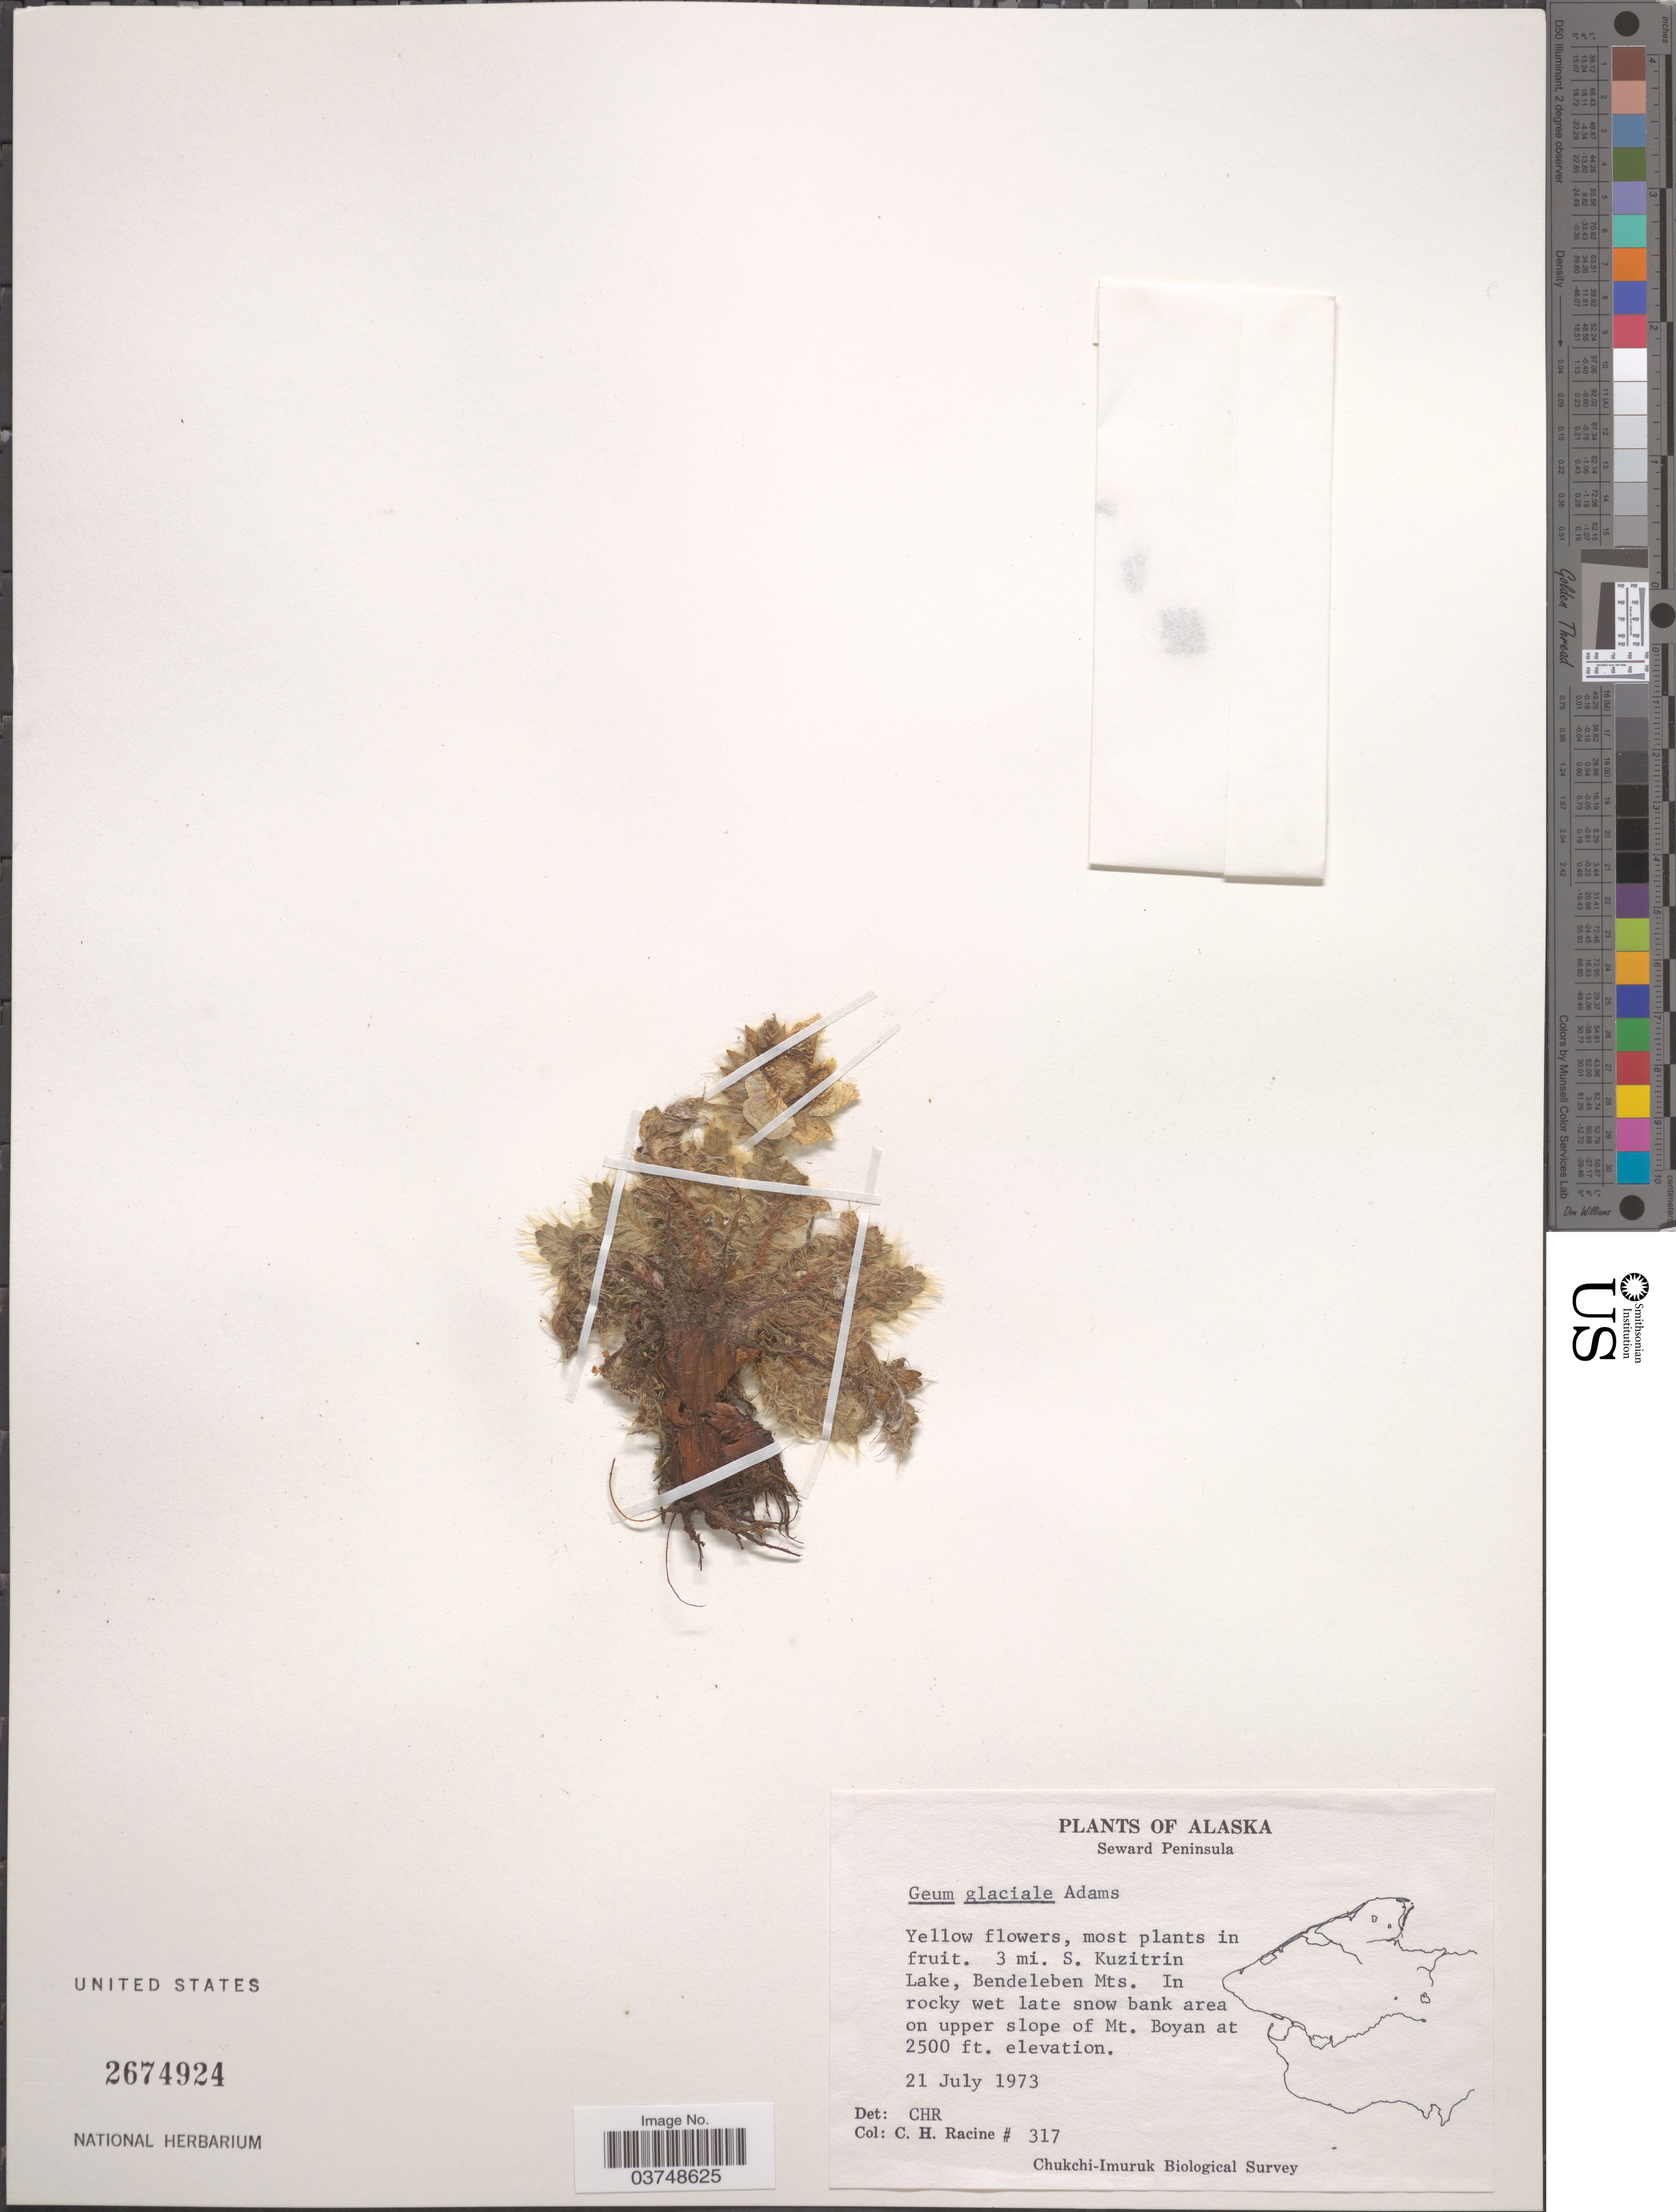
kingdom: Plantae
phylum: Tracheophyta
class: Magnoliopsida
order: Rosales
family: Rosaceae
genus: Geum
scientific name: Geum glaciale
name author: Adams ex Fisch.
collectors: C. Racine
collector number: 317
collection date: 1973-07-21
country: United States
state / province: Alaska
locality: Seward Peninsula. 3 mi. S. Kuzitrin Lake, Bendeleben Mts. In rocky wet late snow bank area on upper slope of Mt. Boyan.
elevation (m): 762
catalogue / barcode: US 2674924